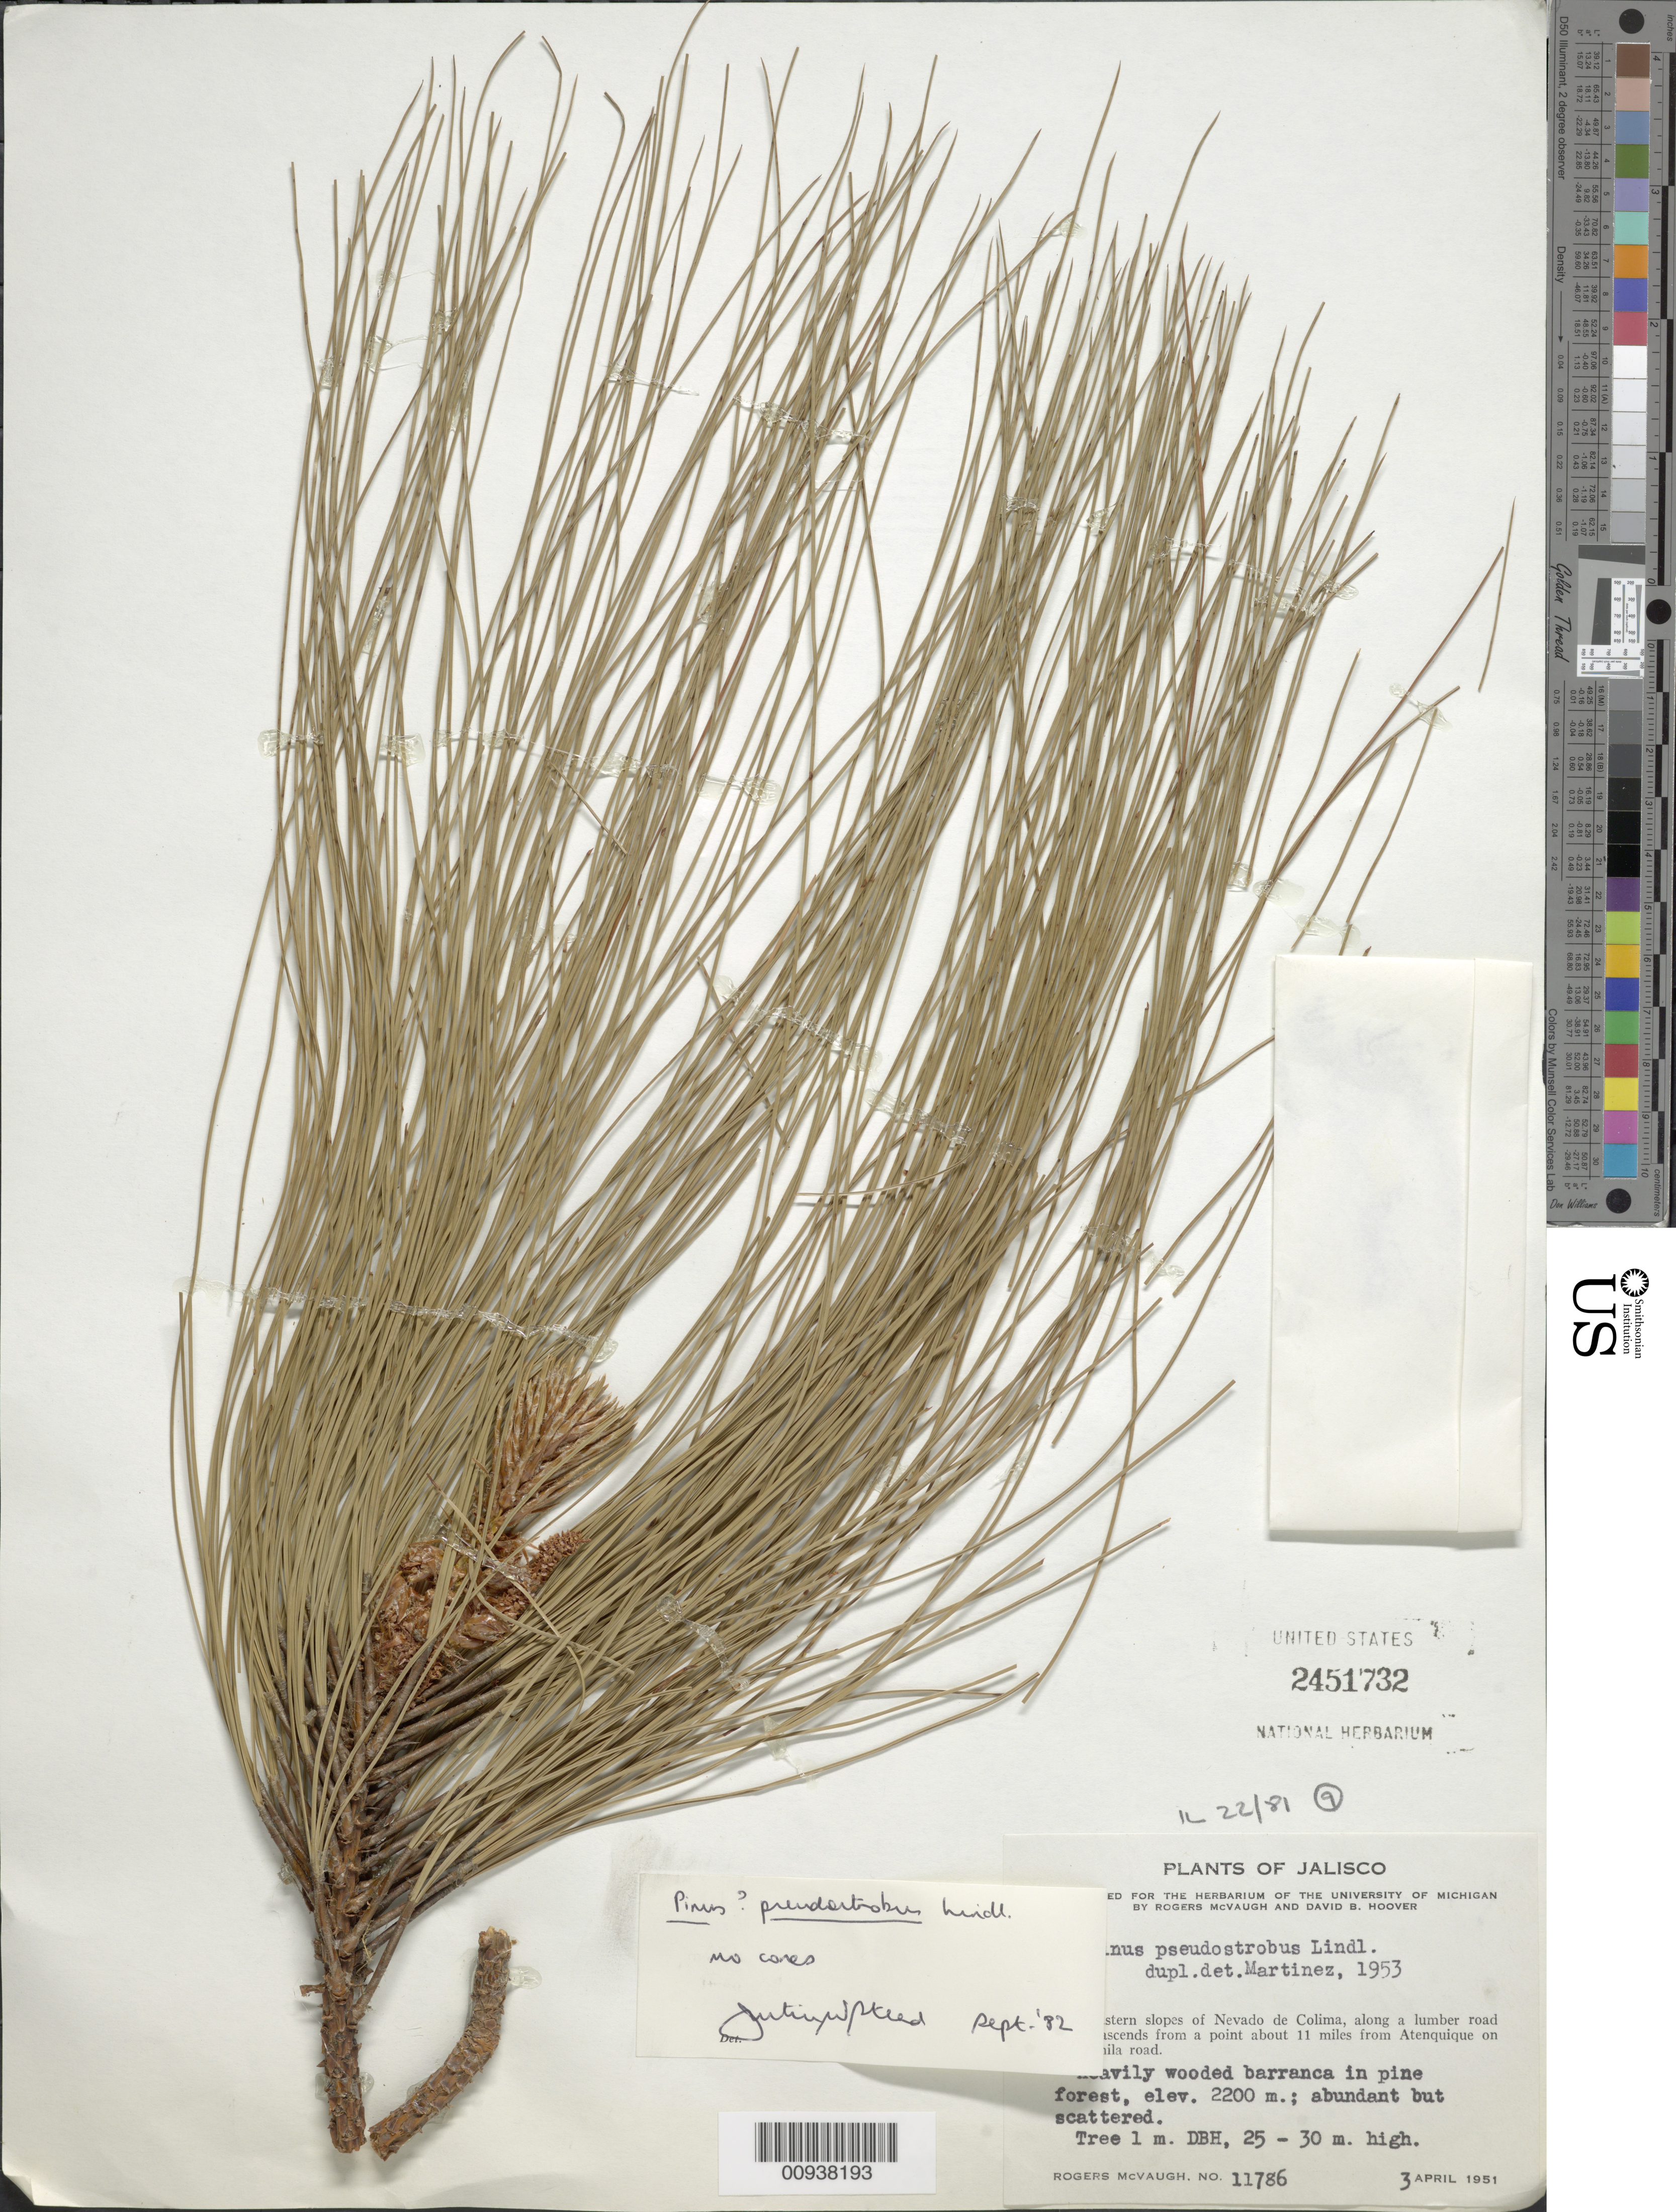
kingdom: Plantae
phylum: Tracheophyta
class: Pinopsida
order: Pinales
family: Pinaceae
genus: Pinus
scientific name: Pinus pseudostrobus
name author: Lindl.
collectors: R. McVaugh & D. B. Hoover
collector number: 11786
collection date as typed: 03 Apr 1951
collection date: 1951-04-03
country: Mexico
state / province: Jalisco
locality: Southestern slopes of Nevado de Colima, along a lumber road which ascends from a point about 11 miles from Atenquique on the Tonila road.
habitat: Heavily wooded barranca in pine forest.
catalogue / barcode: US 2451732